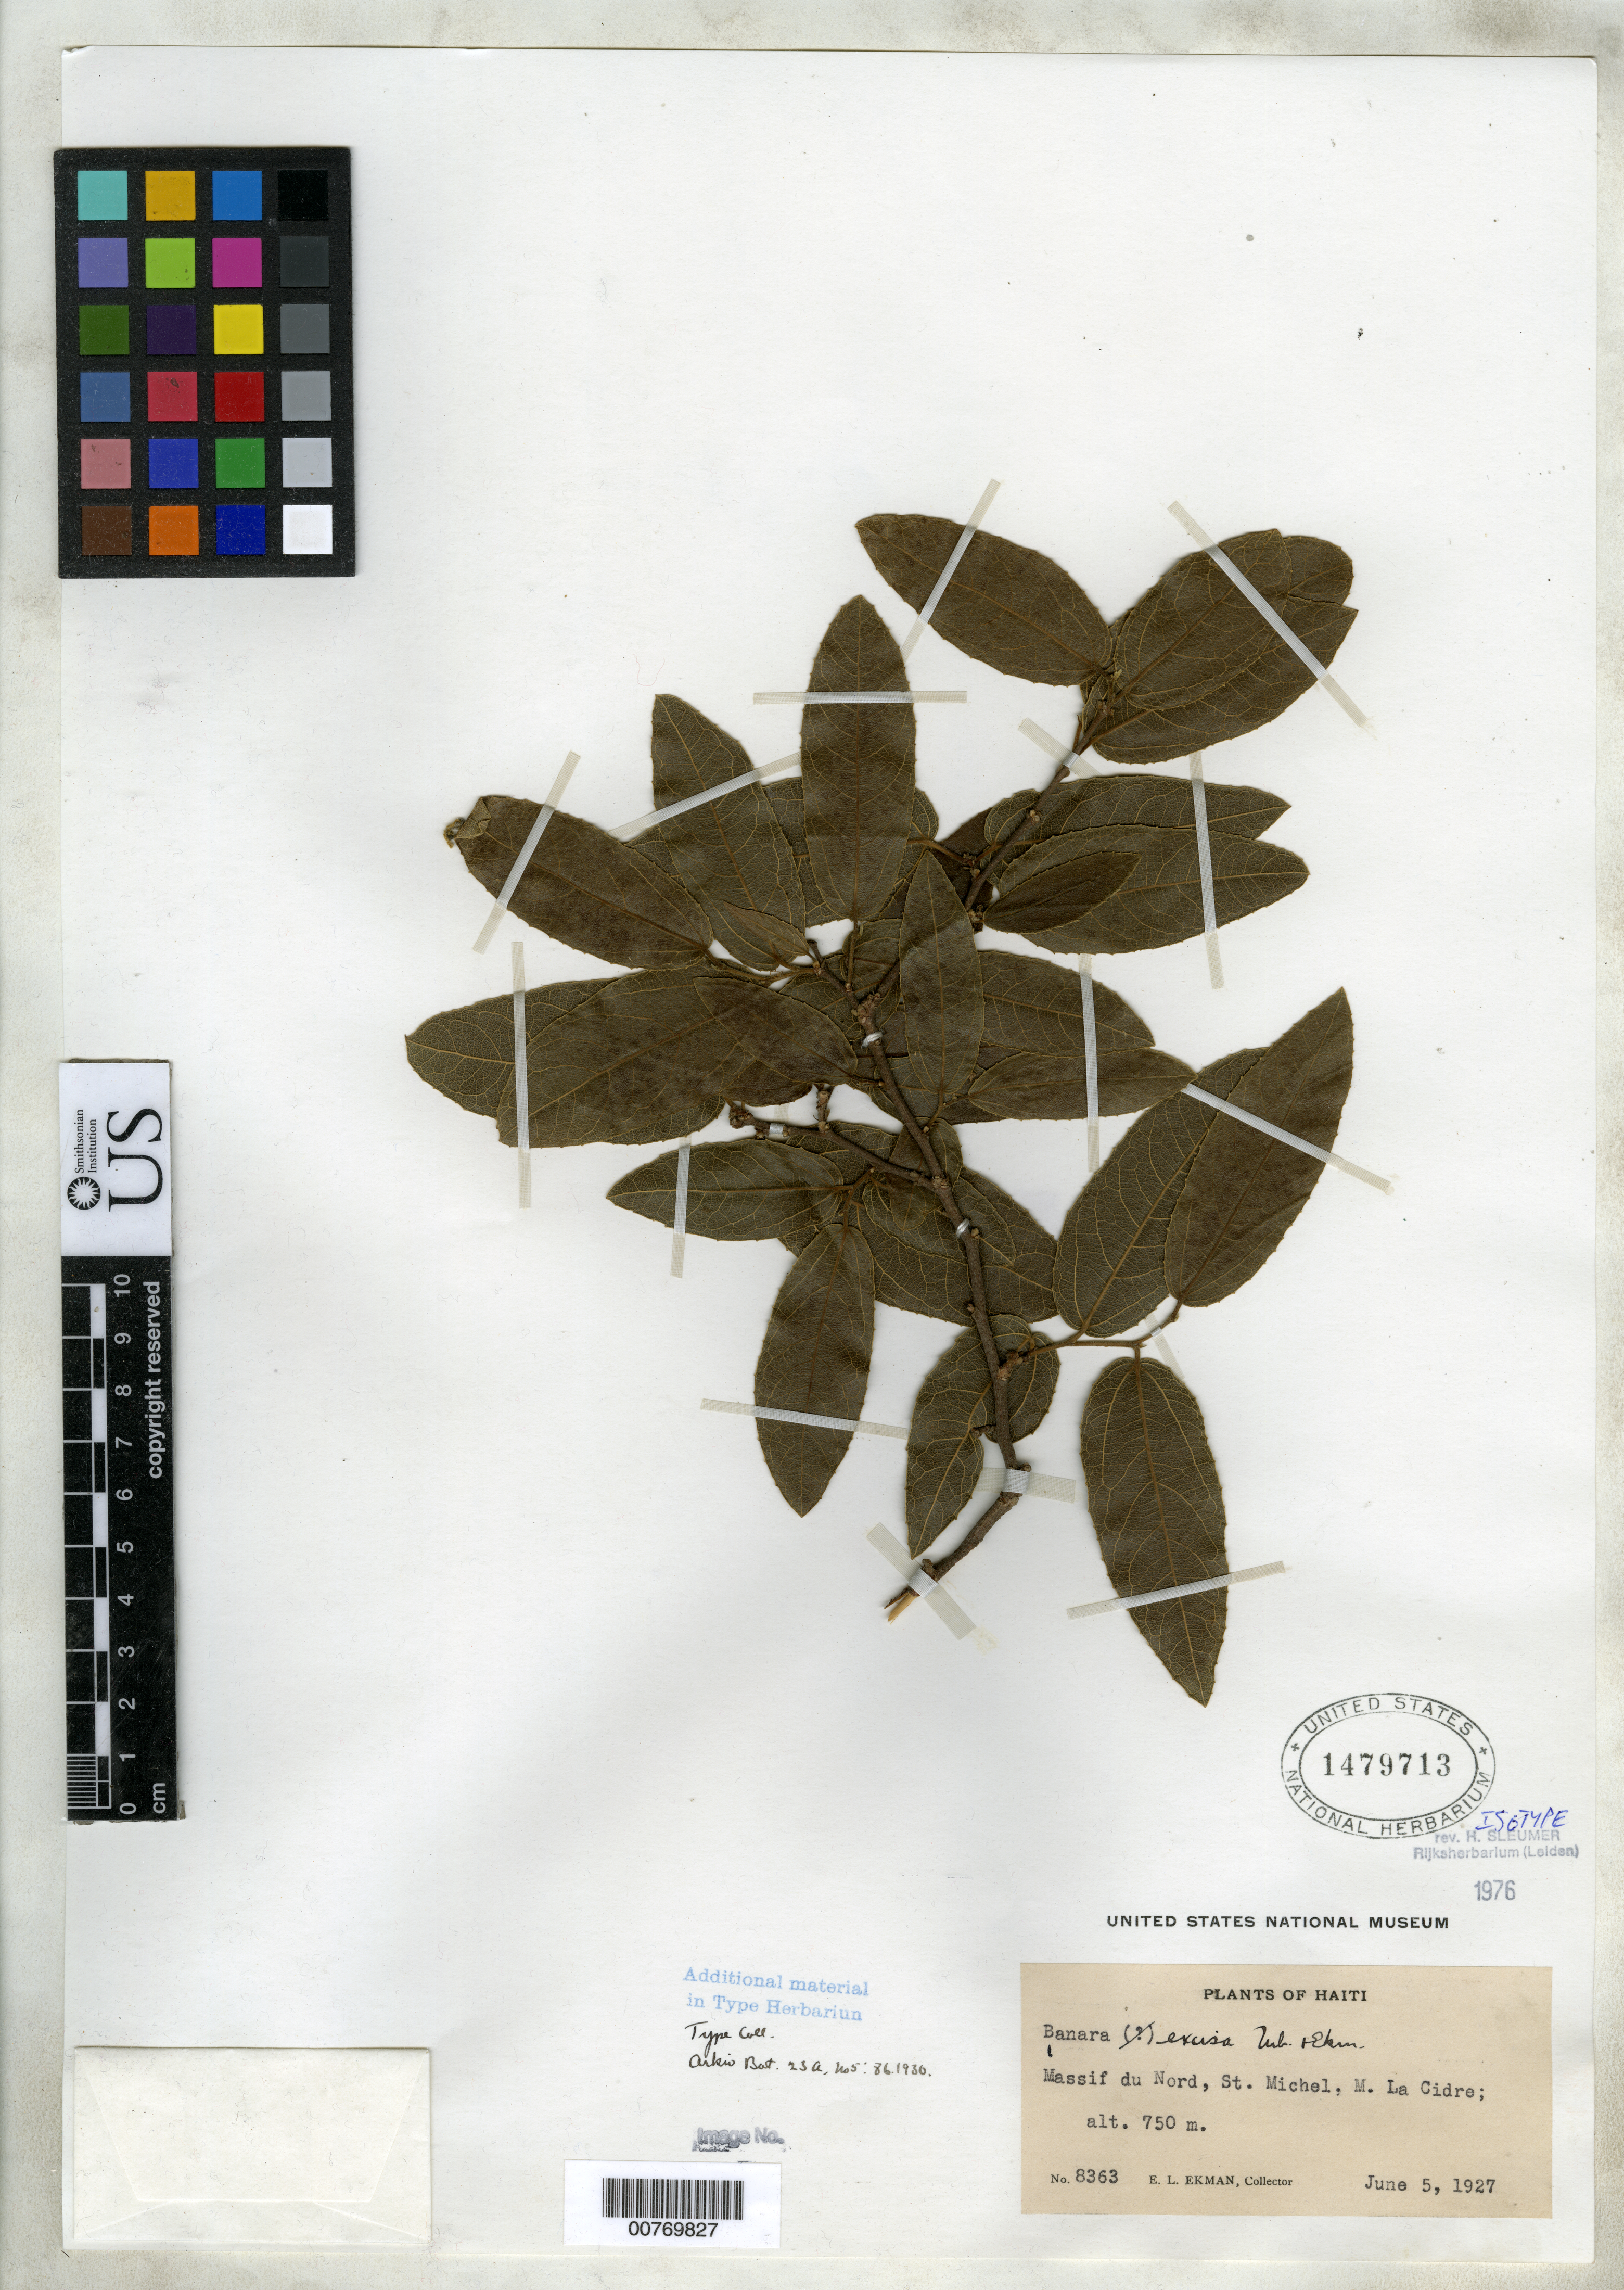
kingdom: Plantae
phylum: Tracheophyta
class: Magnoliopsida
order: Malpighiales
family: Salicaceae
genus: Banara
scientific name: Banara excisa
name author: Urb. & Ekman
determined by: Sleumer, H. O.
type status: Isotype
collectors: E. L. Ekman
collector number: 8363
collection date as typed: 05 Jun 1927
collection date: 1927-06-05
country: Haiti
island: Hispaniola Island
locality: Massif du Nord, St. Michel, M. La Cidre.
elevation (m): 750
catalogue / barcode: US 1479713